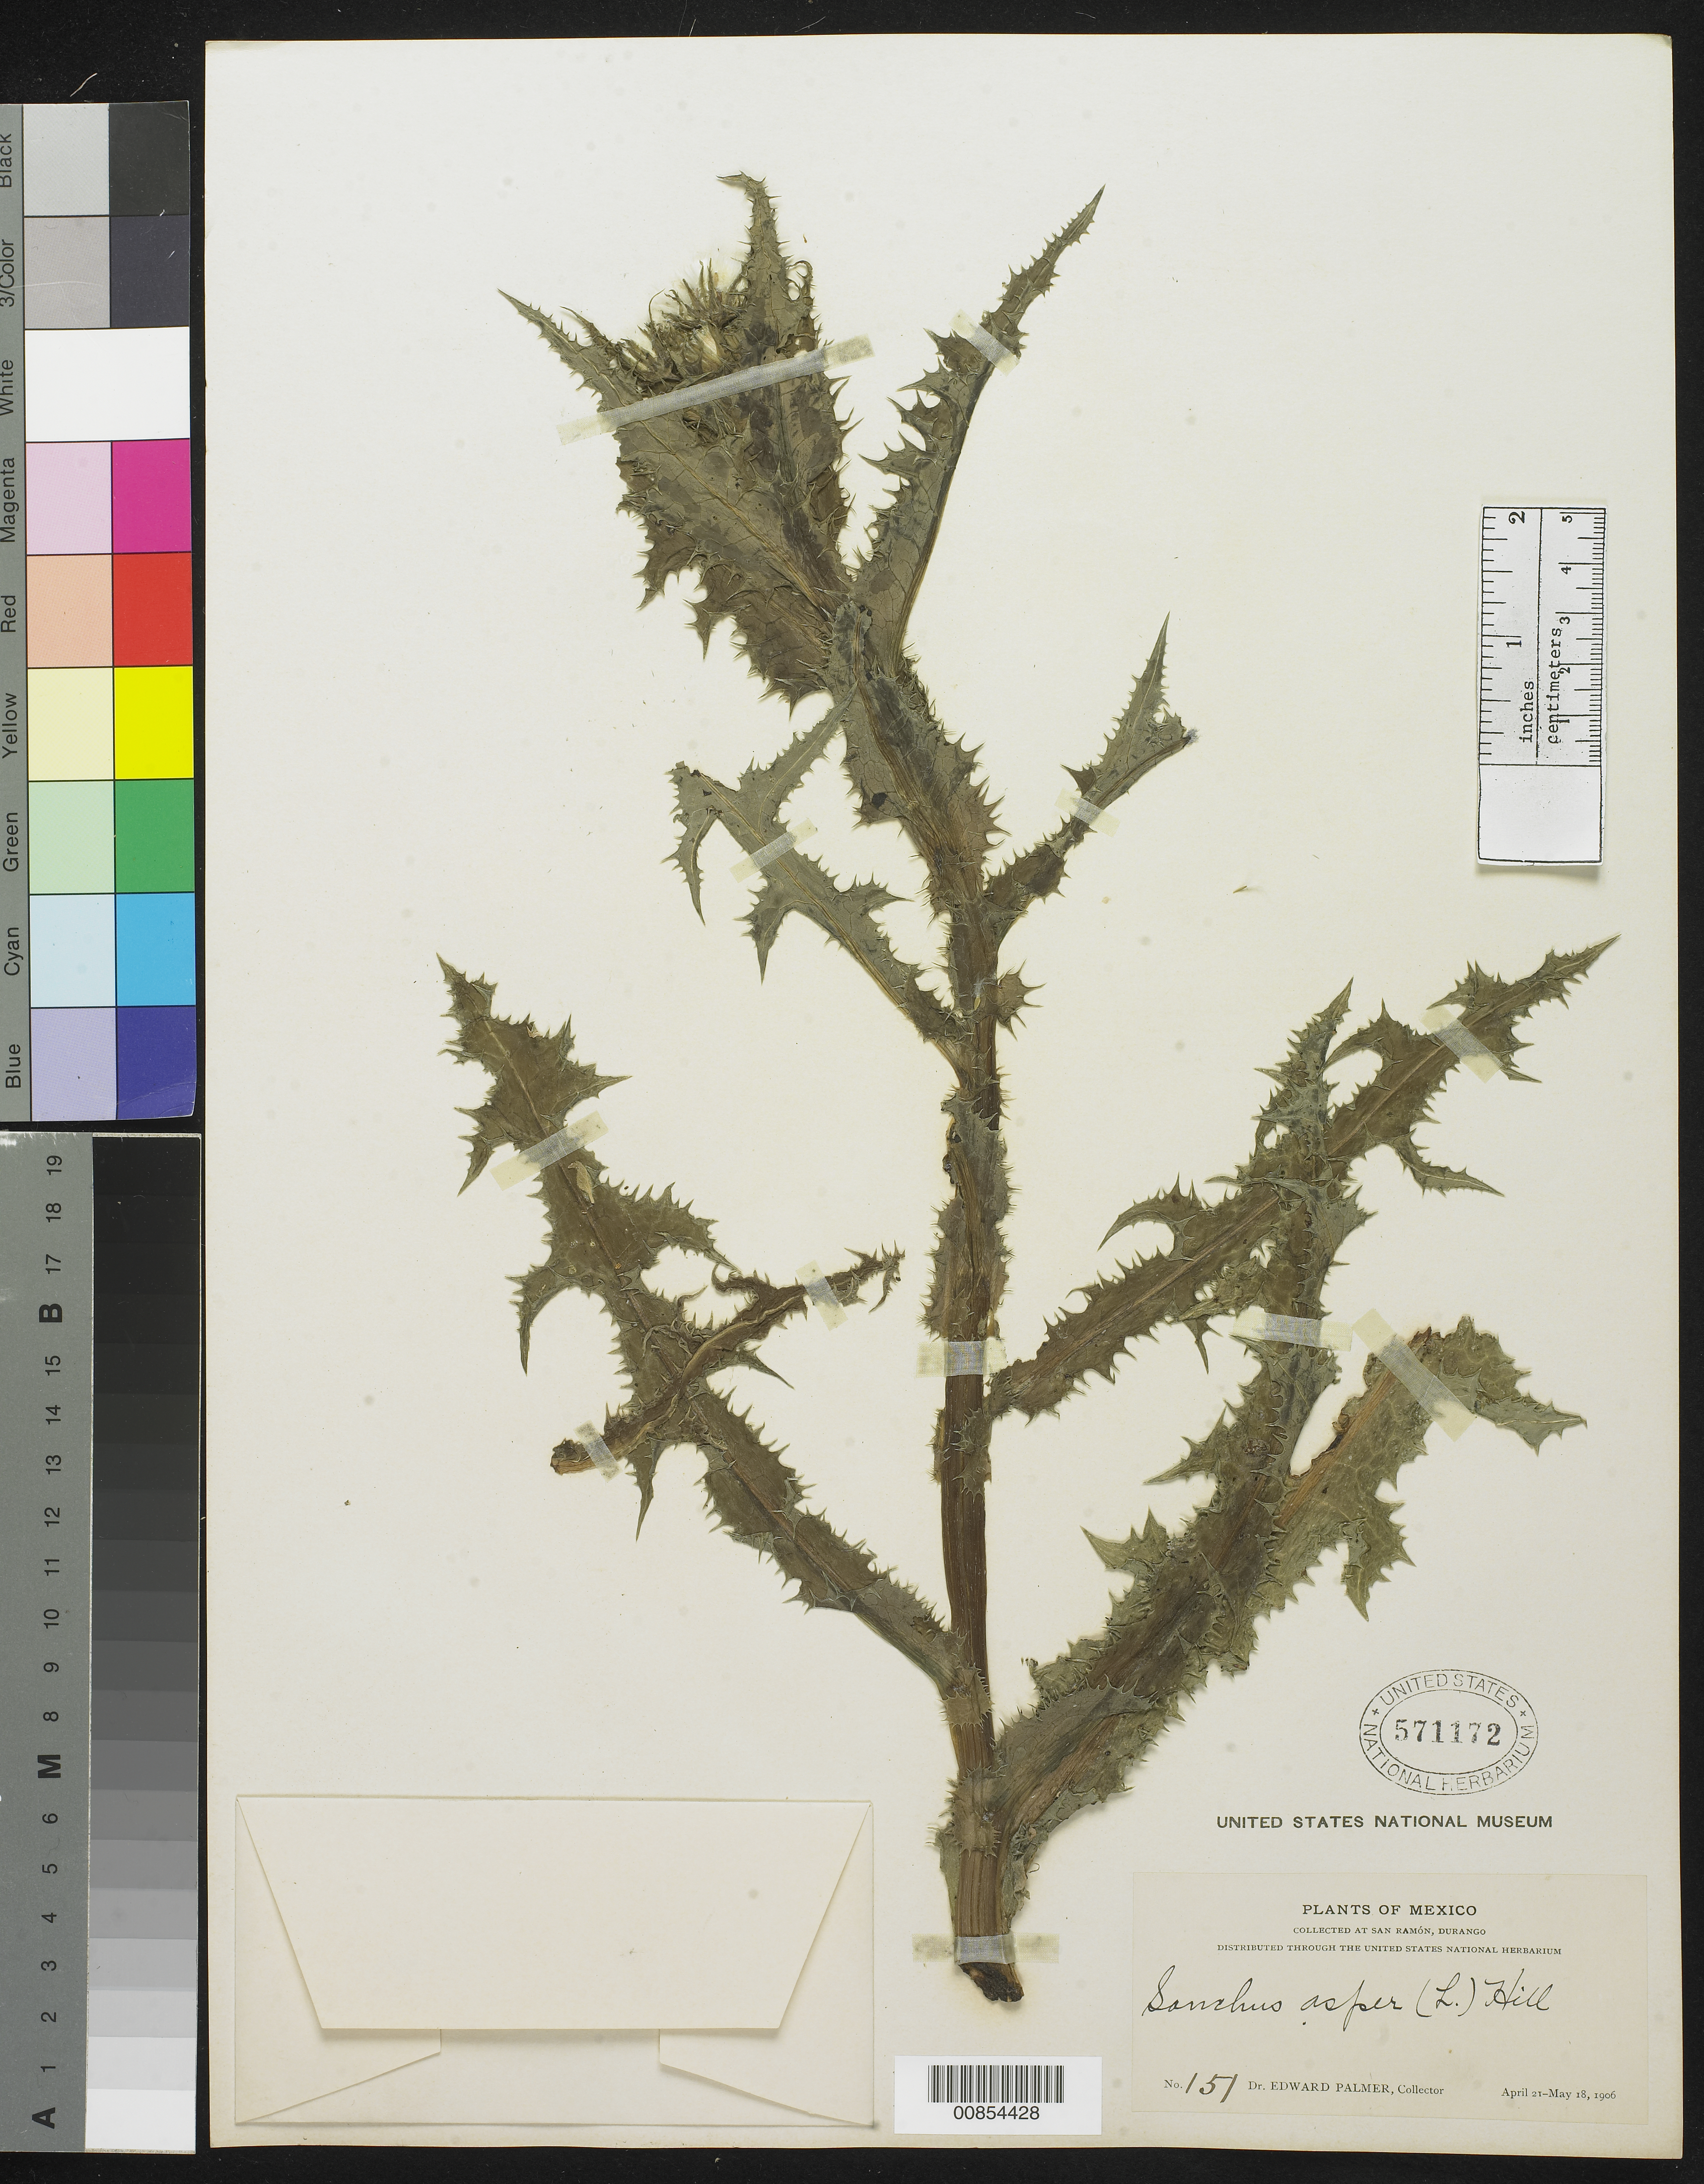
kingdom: Plantae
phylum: Tracheophyta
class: Magnoliopsida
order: Asterales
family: Asteraceae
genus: Sonchus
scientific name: Sonchus asper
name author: (L.) Hill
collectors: E. Palmer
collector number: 151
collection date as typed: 21 Apr 1906 to 18 May 1906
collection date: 1906-04-21/1906-05-18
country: Mexico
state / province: Durango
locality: San Ramón, Durango.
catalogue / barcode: US 571172